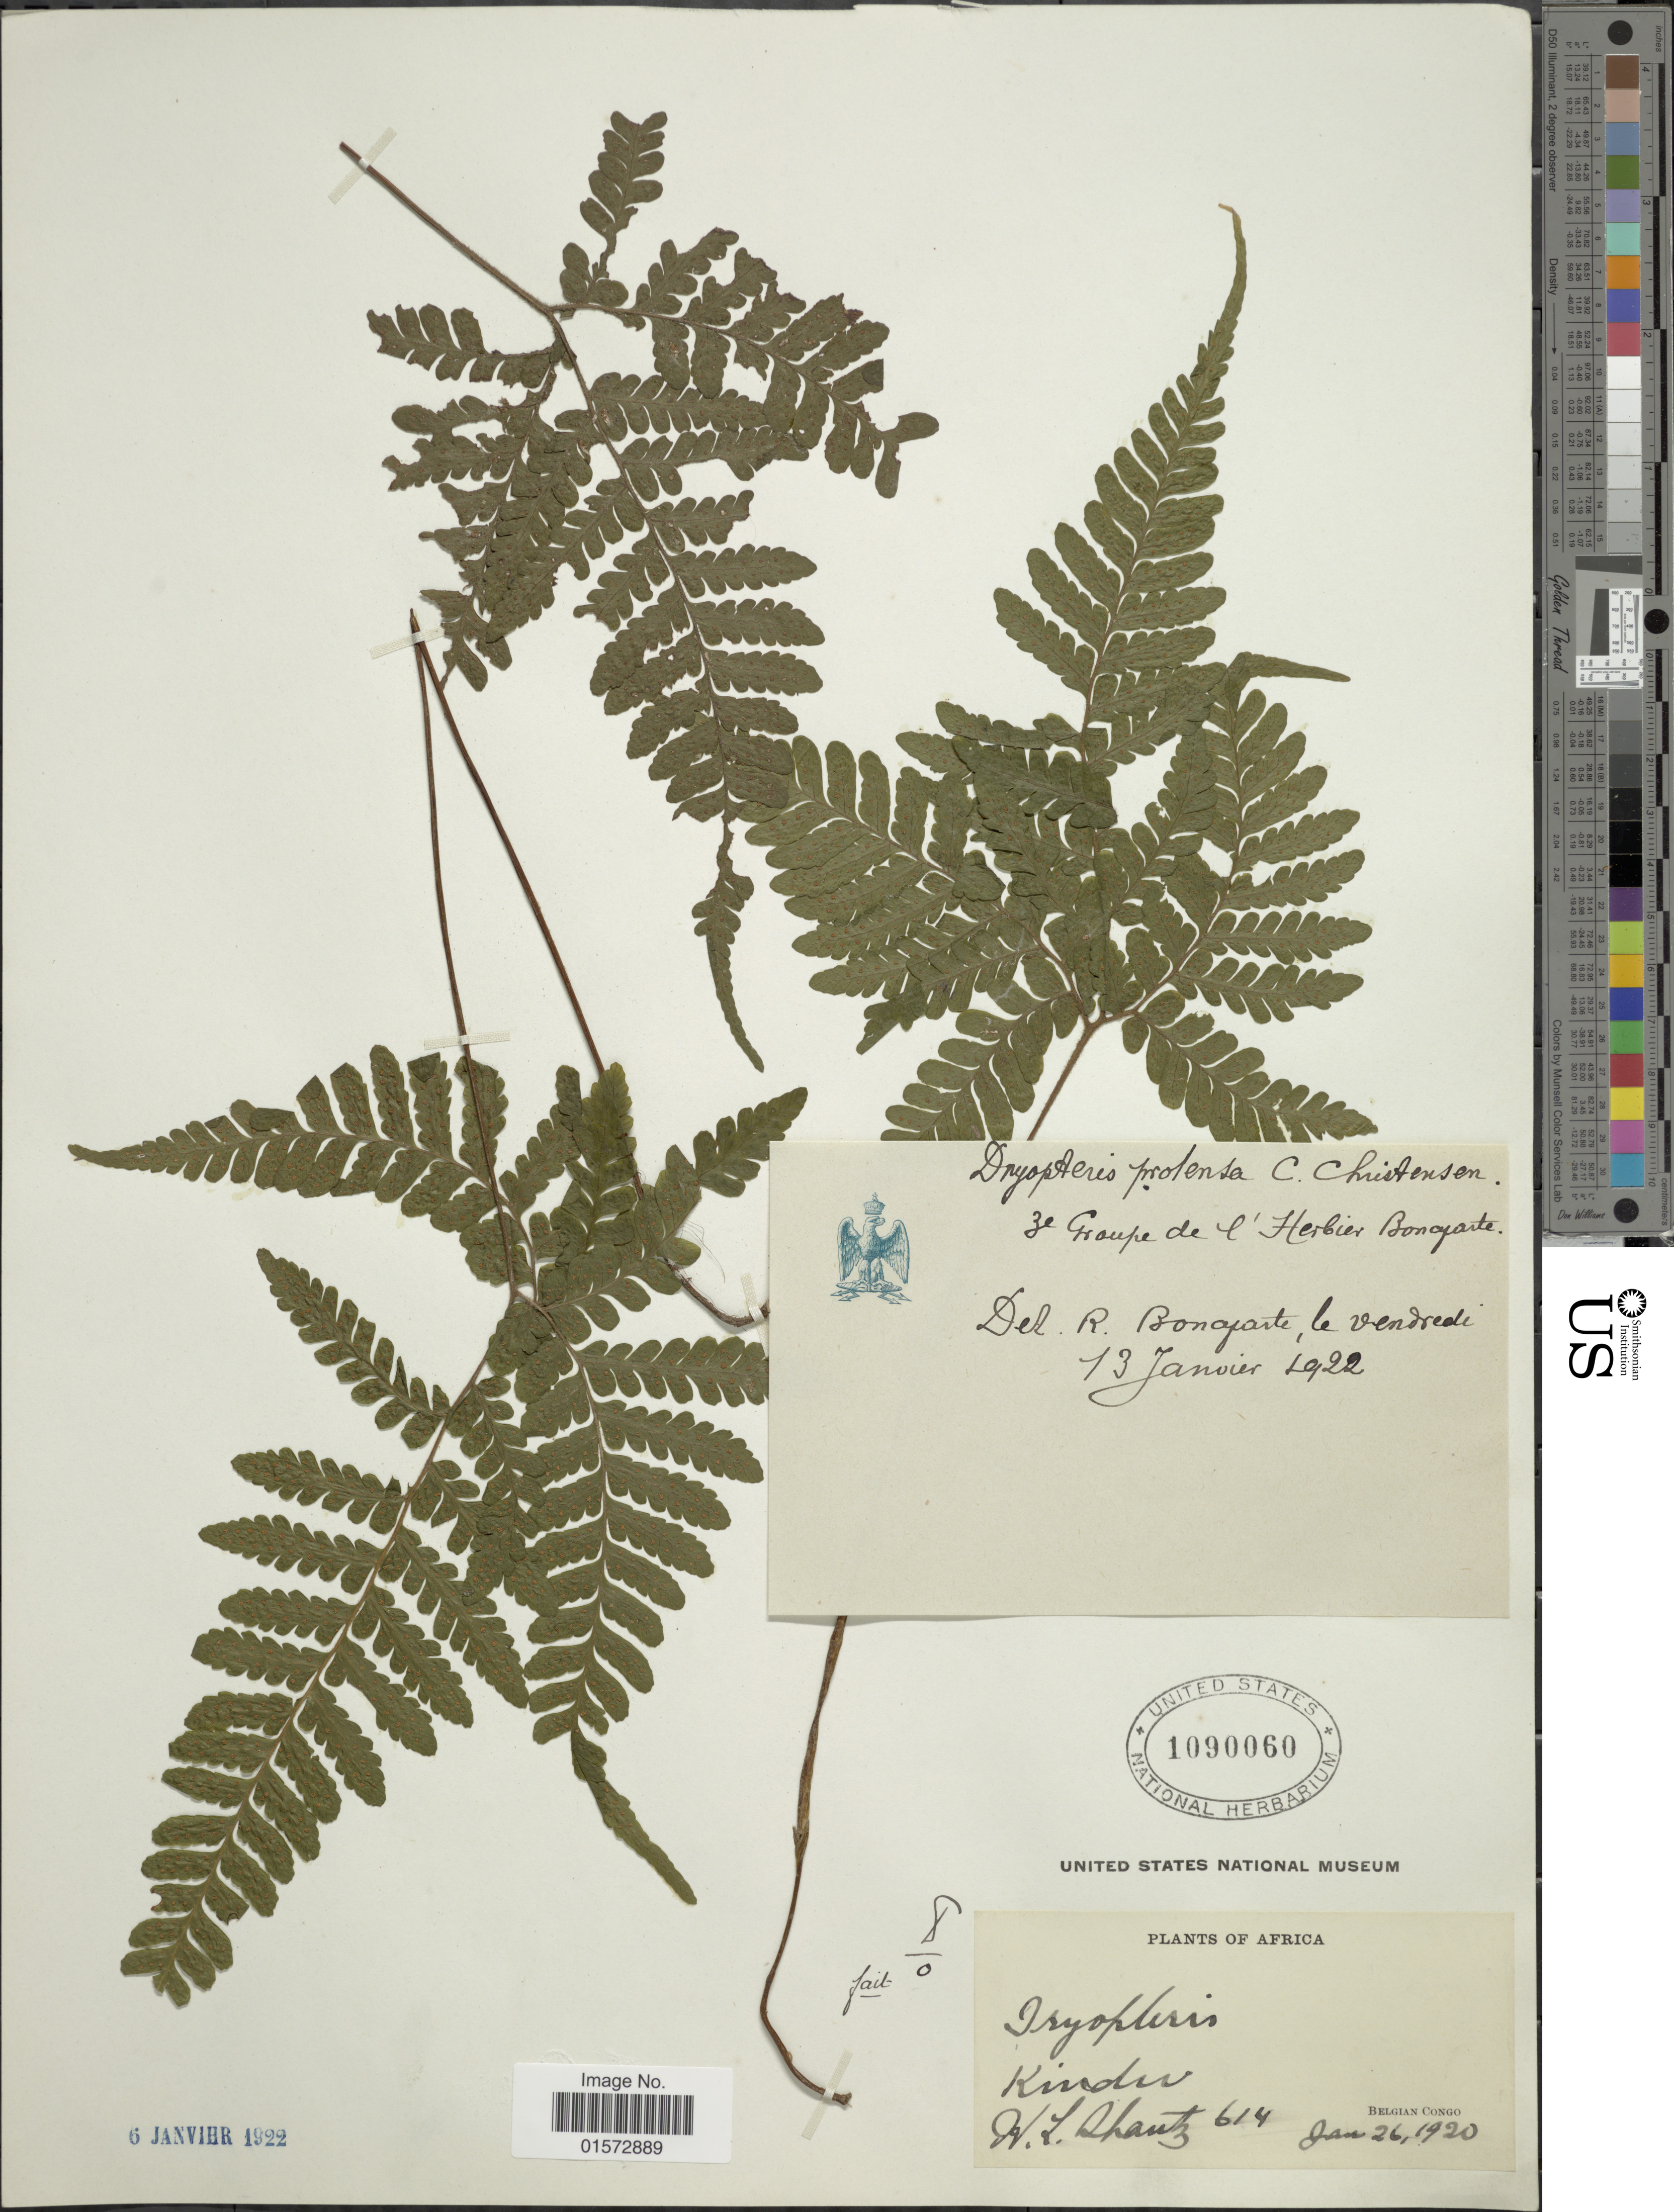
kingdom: Plantae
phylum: Tracheophyta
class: Polypodiopsida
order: Polypodiales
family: Tectariaceae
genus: Triplophyllum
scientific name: Triplophyllum subquinquefidum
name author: (P. Beauv.) Pic. Serm.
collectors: H. Shantz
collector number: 614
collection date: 1920-01-26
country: Congo, Democratic Republic of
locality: Kindu, Belgian Congo, Africa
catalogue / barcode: US 1090060